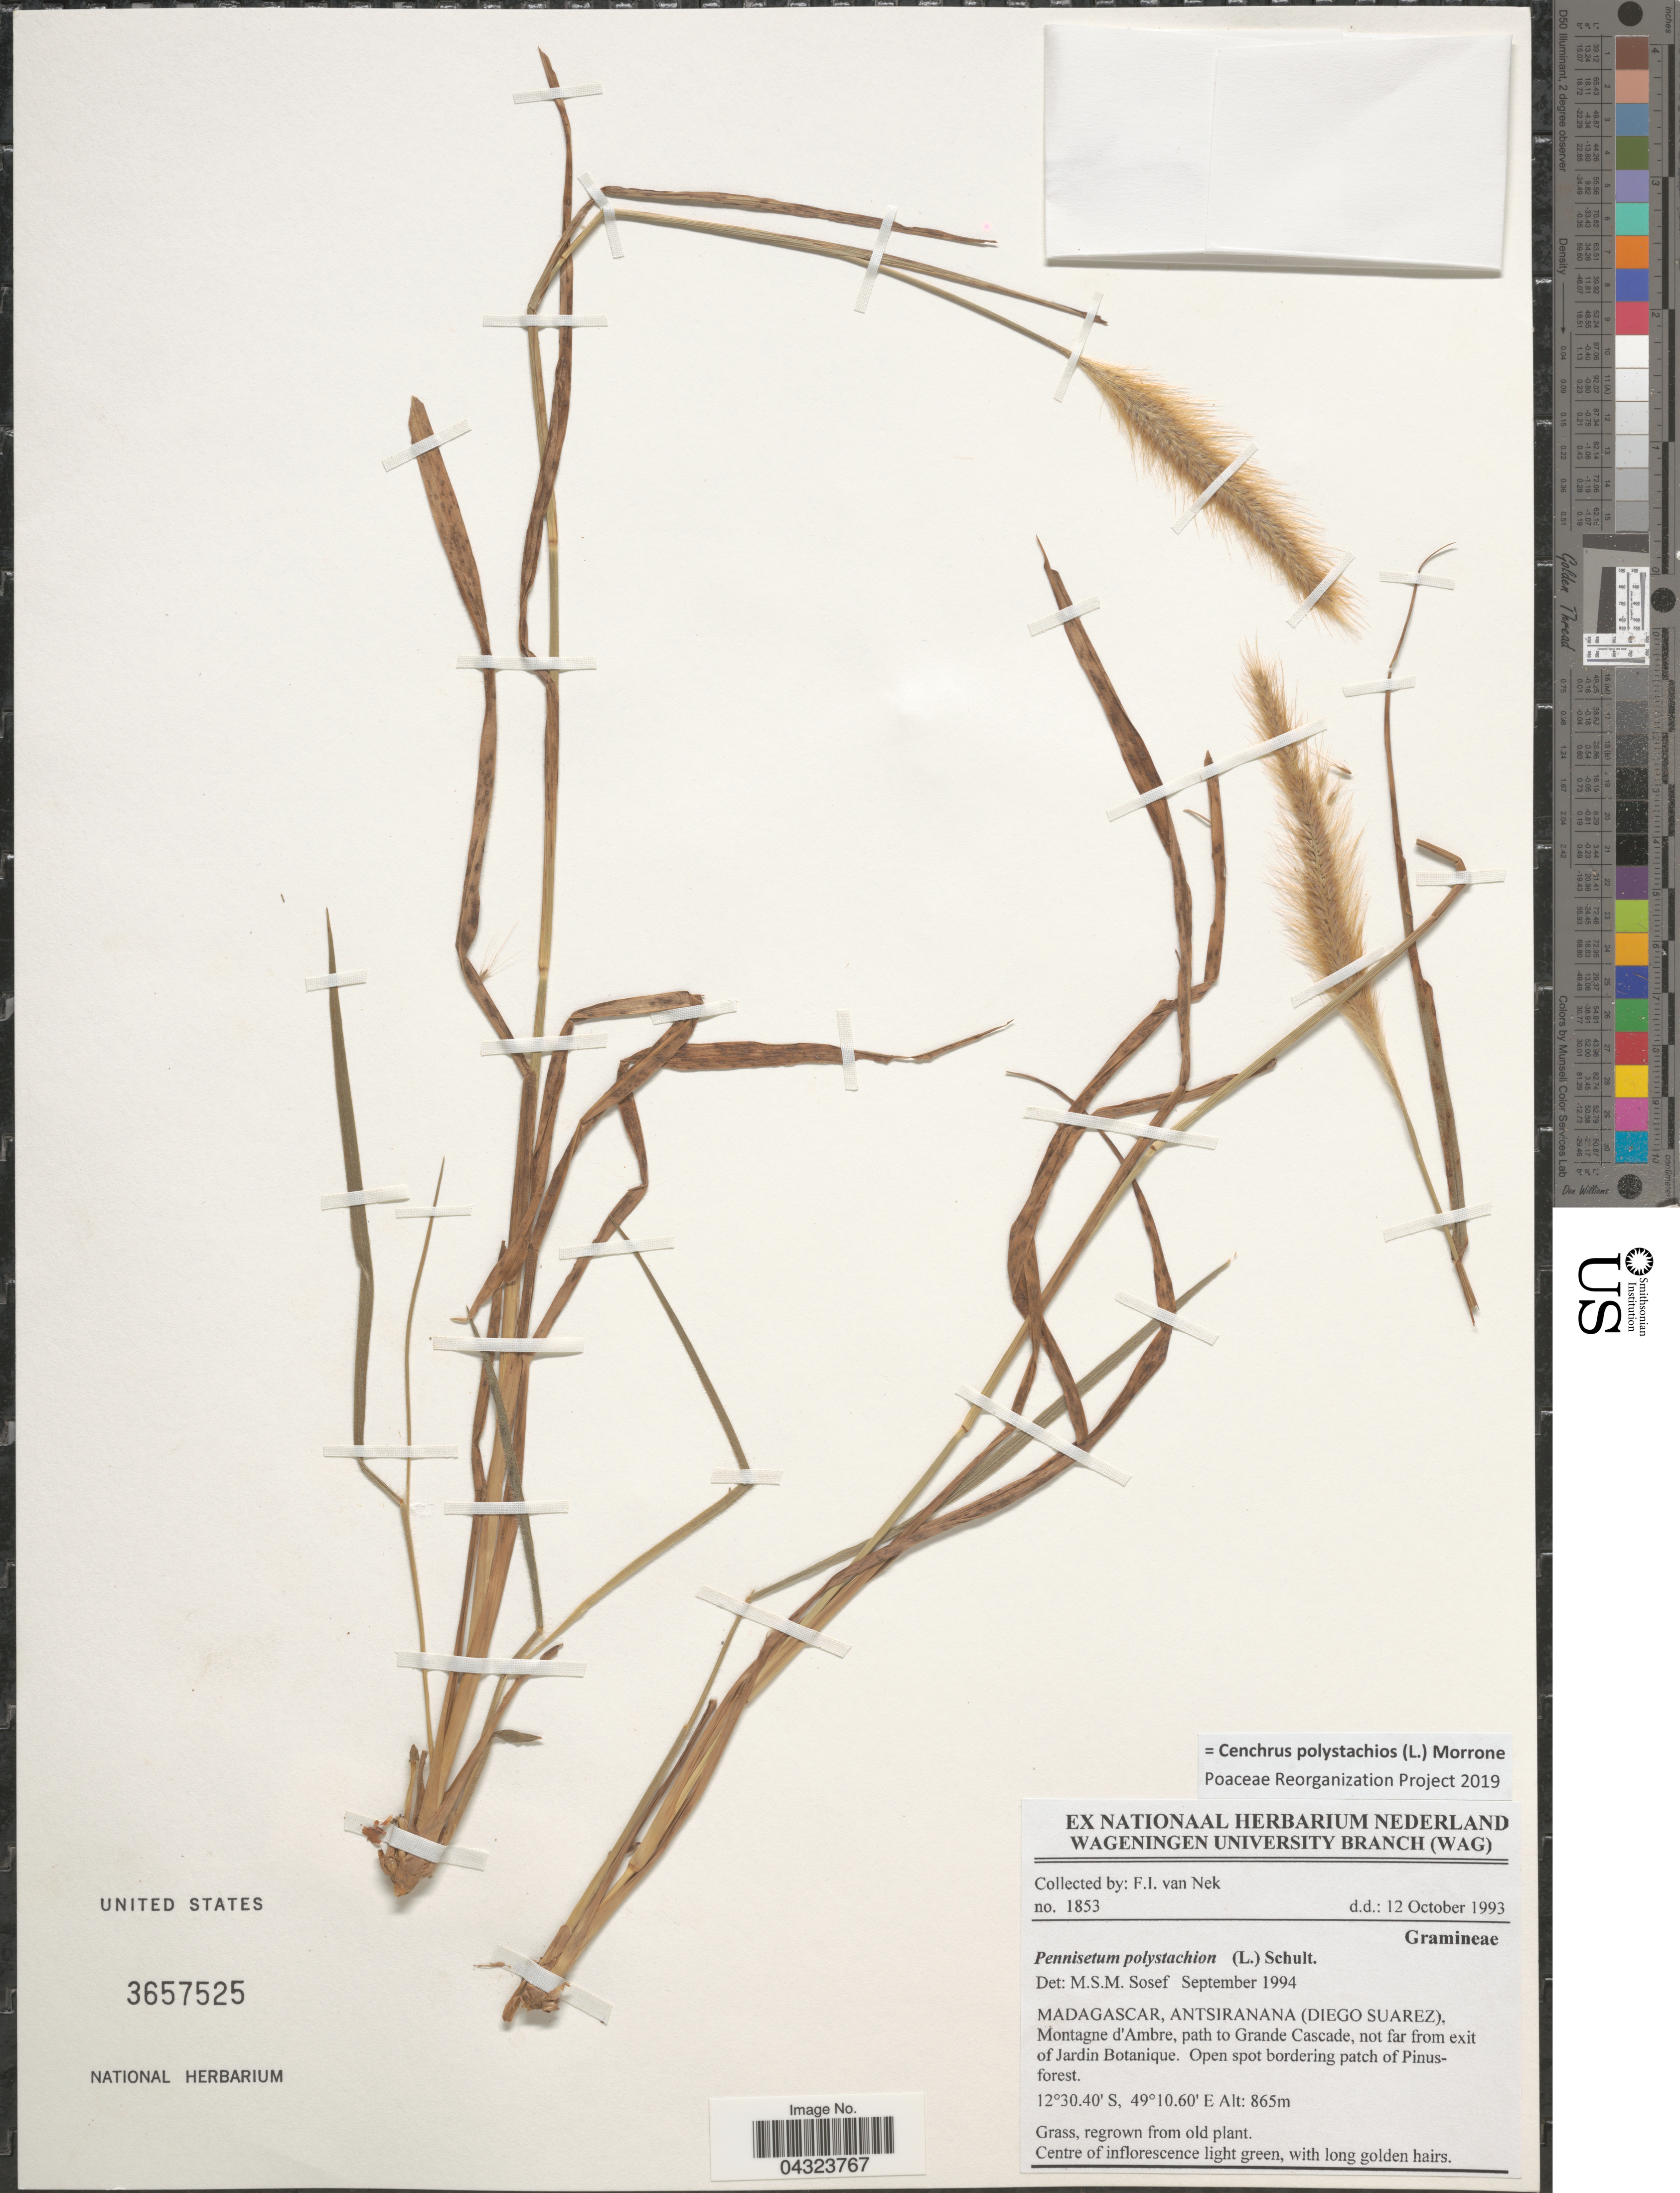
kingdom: Plantae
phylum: Tracheophyta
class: Liliopsida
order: Poales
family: Poaceae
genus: Cenchrus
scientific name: Cenchrus polystachios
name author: (L.) Morrone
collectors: F. van Nek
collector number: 1853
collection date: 1993-10-12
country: Madagascar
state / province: Diana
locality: (Diego Suarez). Montagne d'Ambre, path to Grande Cascade, not far from exit of Jardin Botanique.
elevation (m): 865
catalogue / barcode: US 3657525